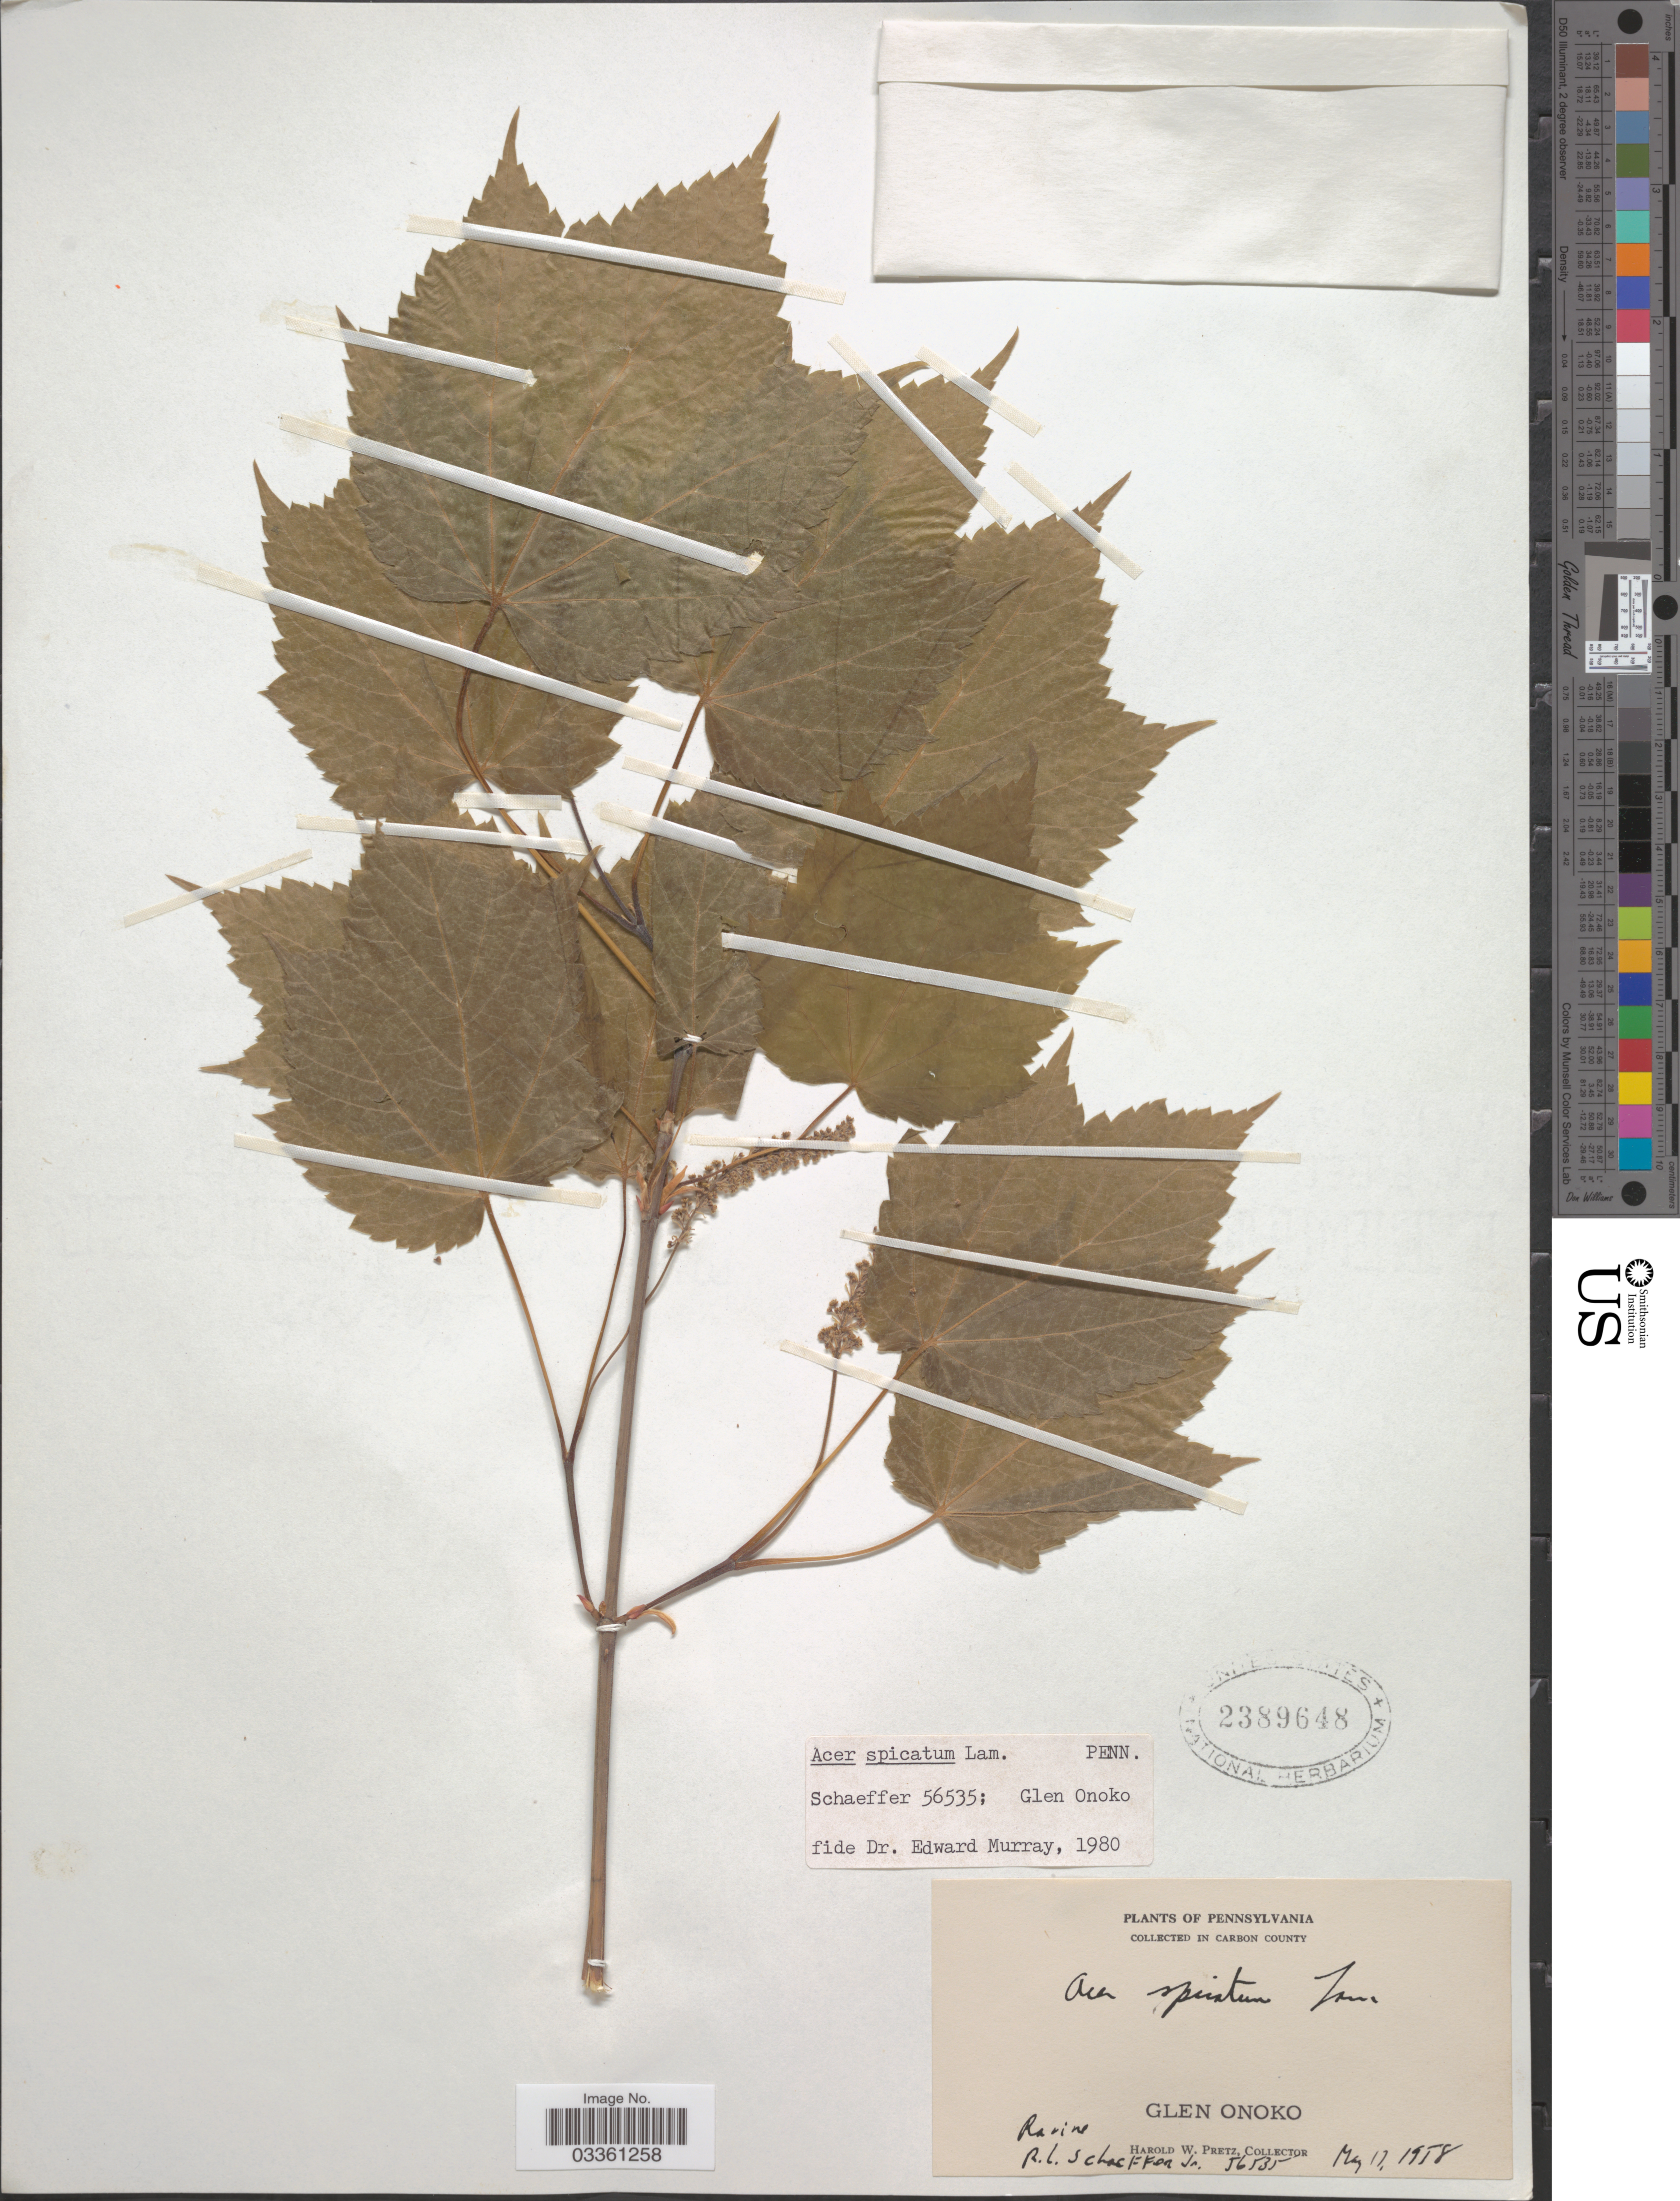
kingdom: Plantae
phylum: Tracheophyta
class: Magnoliopsida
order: Sapindales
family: Sapindaceae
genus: Acer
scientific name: Acer spicatum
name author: Lam.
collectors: H. W. Pretz & R. L. Schaeffer Jr.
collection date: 1958-05-17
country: United States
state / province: Pennsylvania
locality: In Carbon County. Ravine. Glen Onoko.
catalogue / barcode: US 2389648